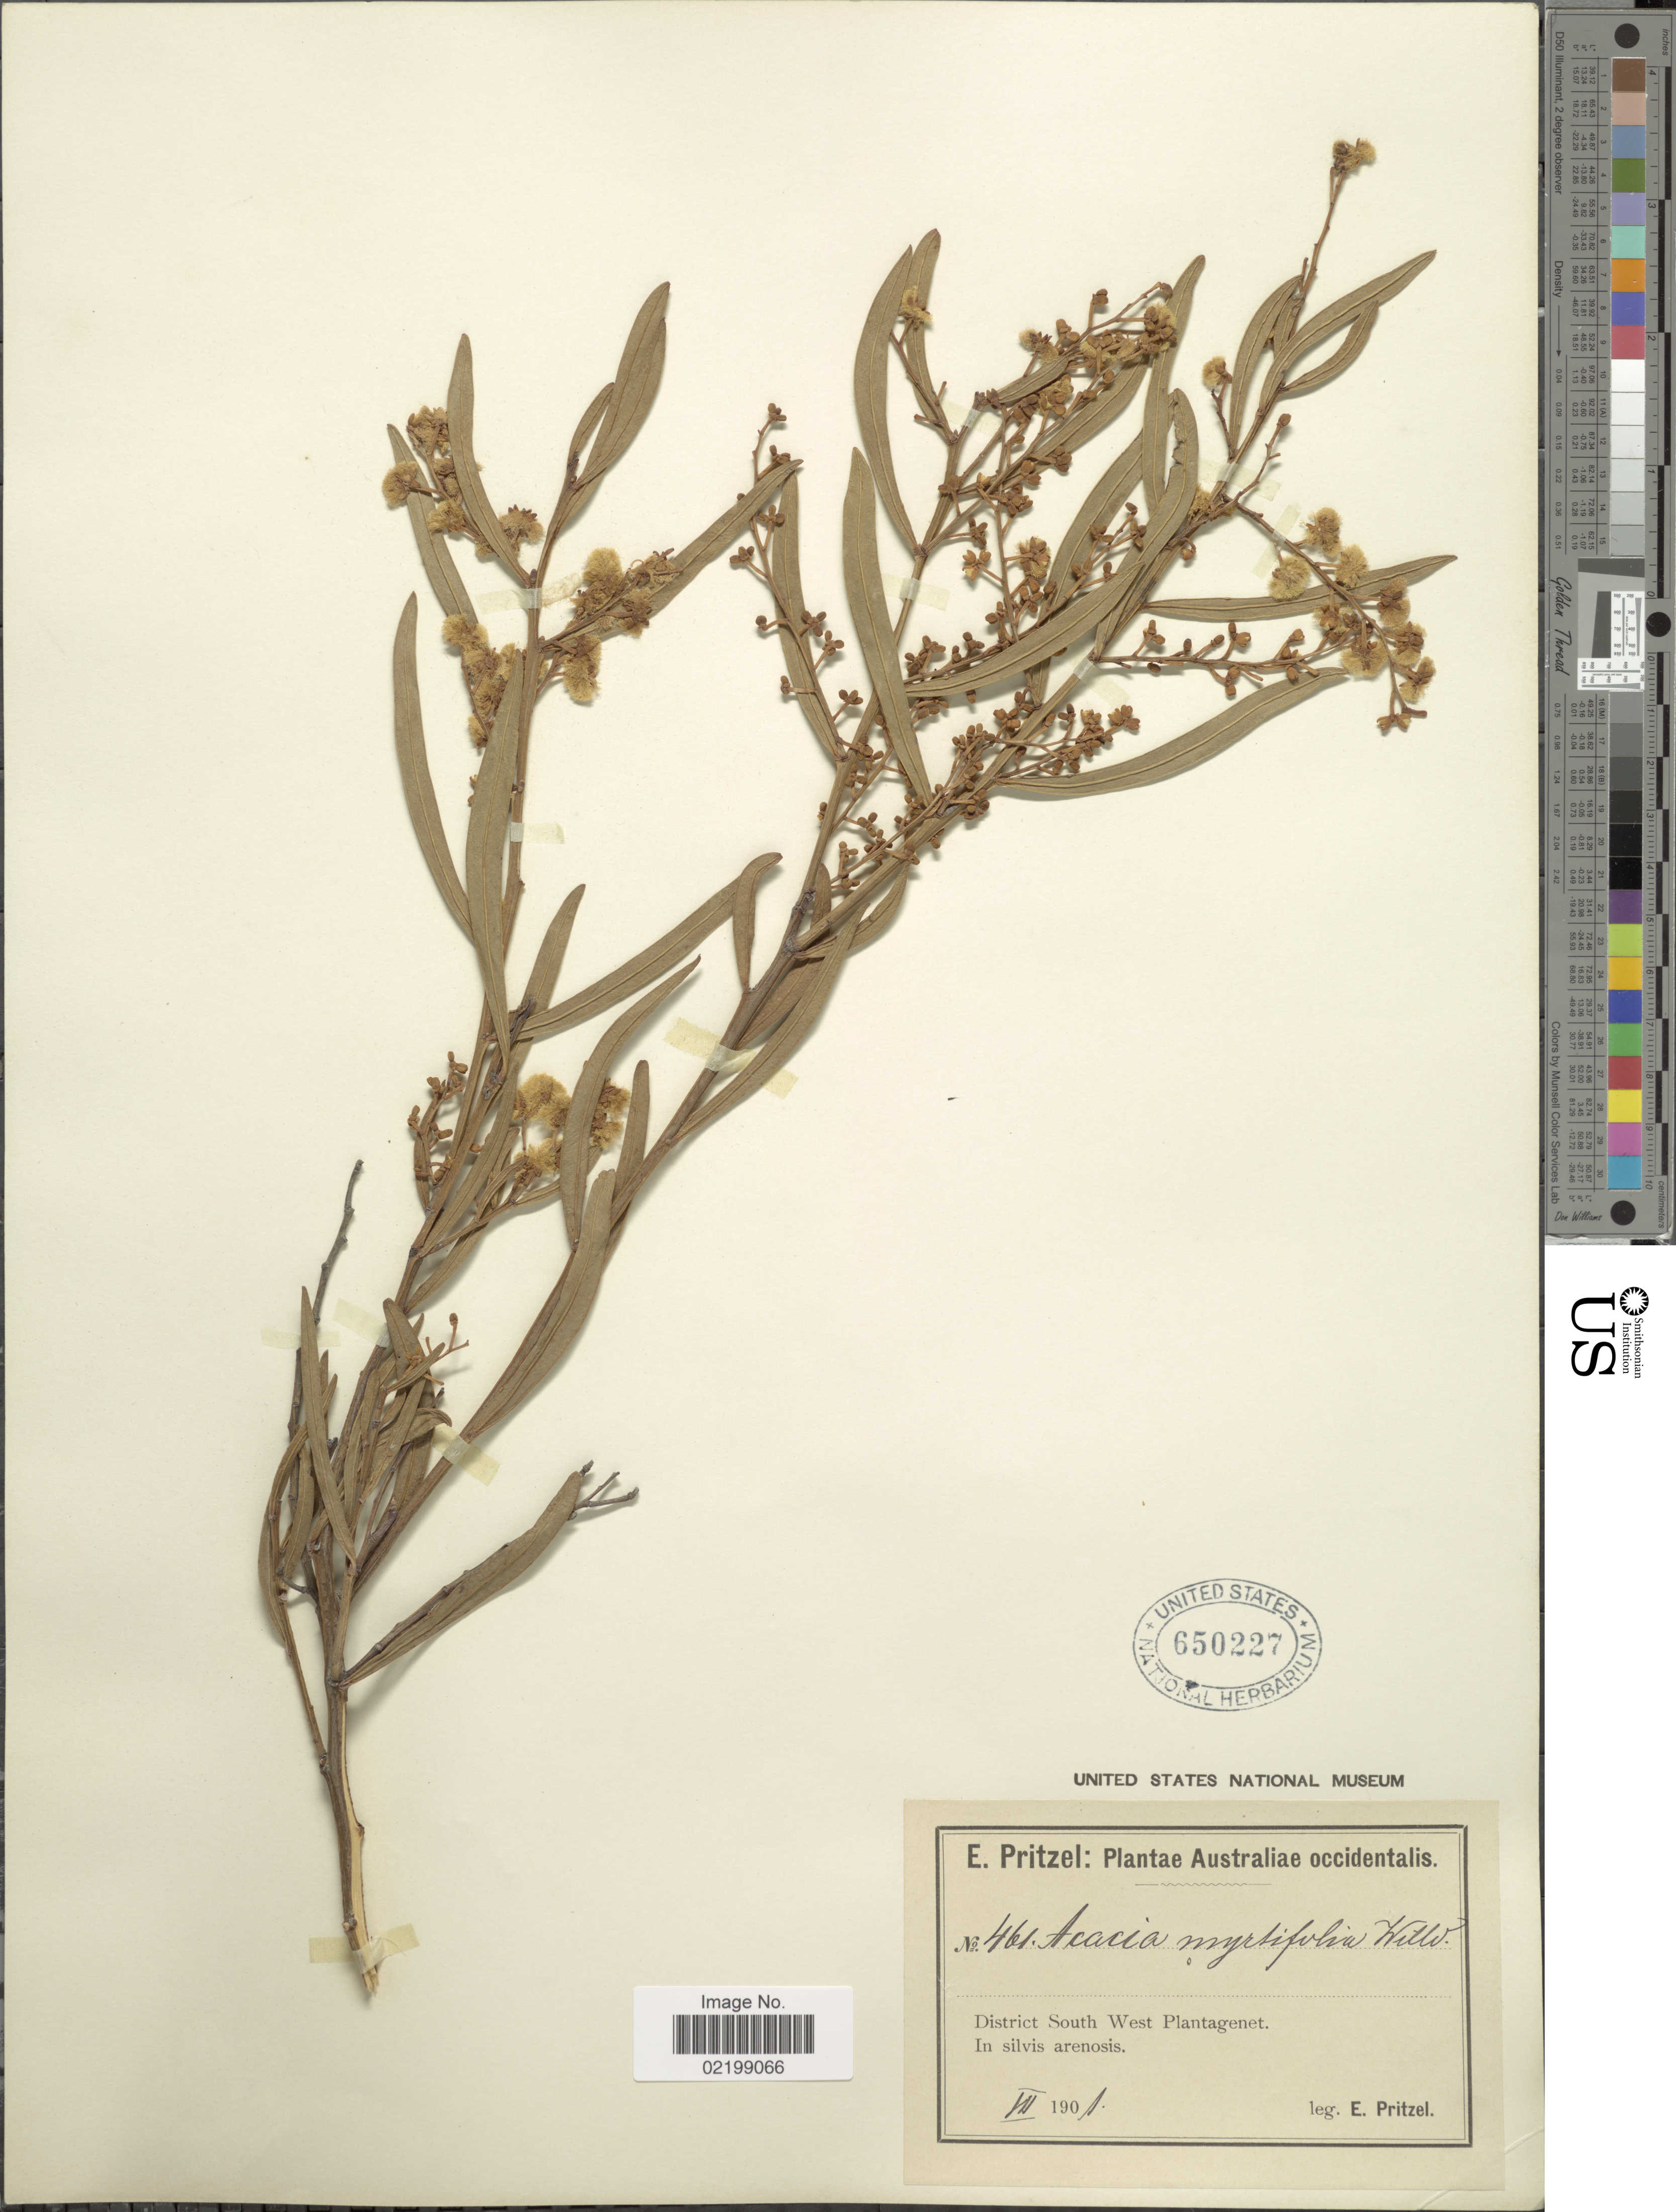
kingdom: Plantae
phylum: Tracheophyta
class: Magnoliopsida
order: Fabales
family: Fabaceae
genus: Acacia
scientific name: Acacia myrtifolia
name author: (Sm.) Willd.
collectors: E. G. Pritzel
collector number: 461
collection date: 1901-07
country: Australia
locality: Australiae occidentalis, District South West Plantagenet, in silvis arenosis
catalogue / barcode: US 650227